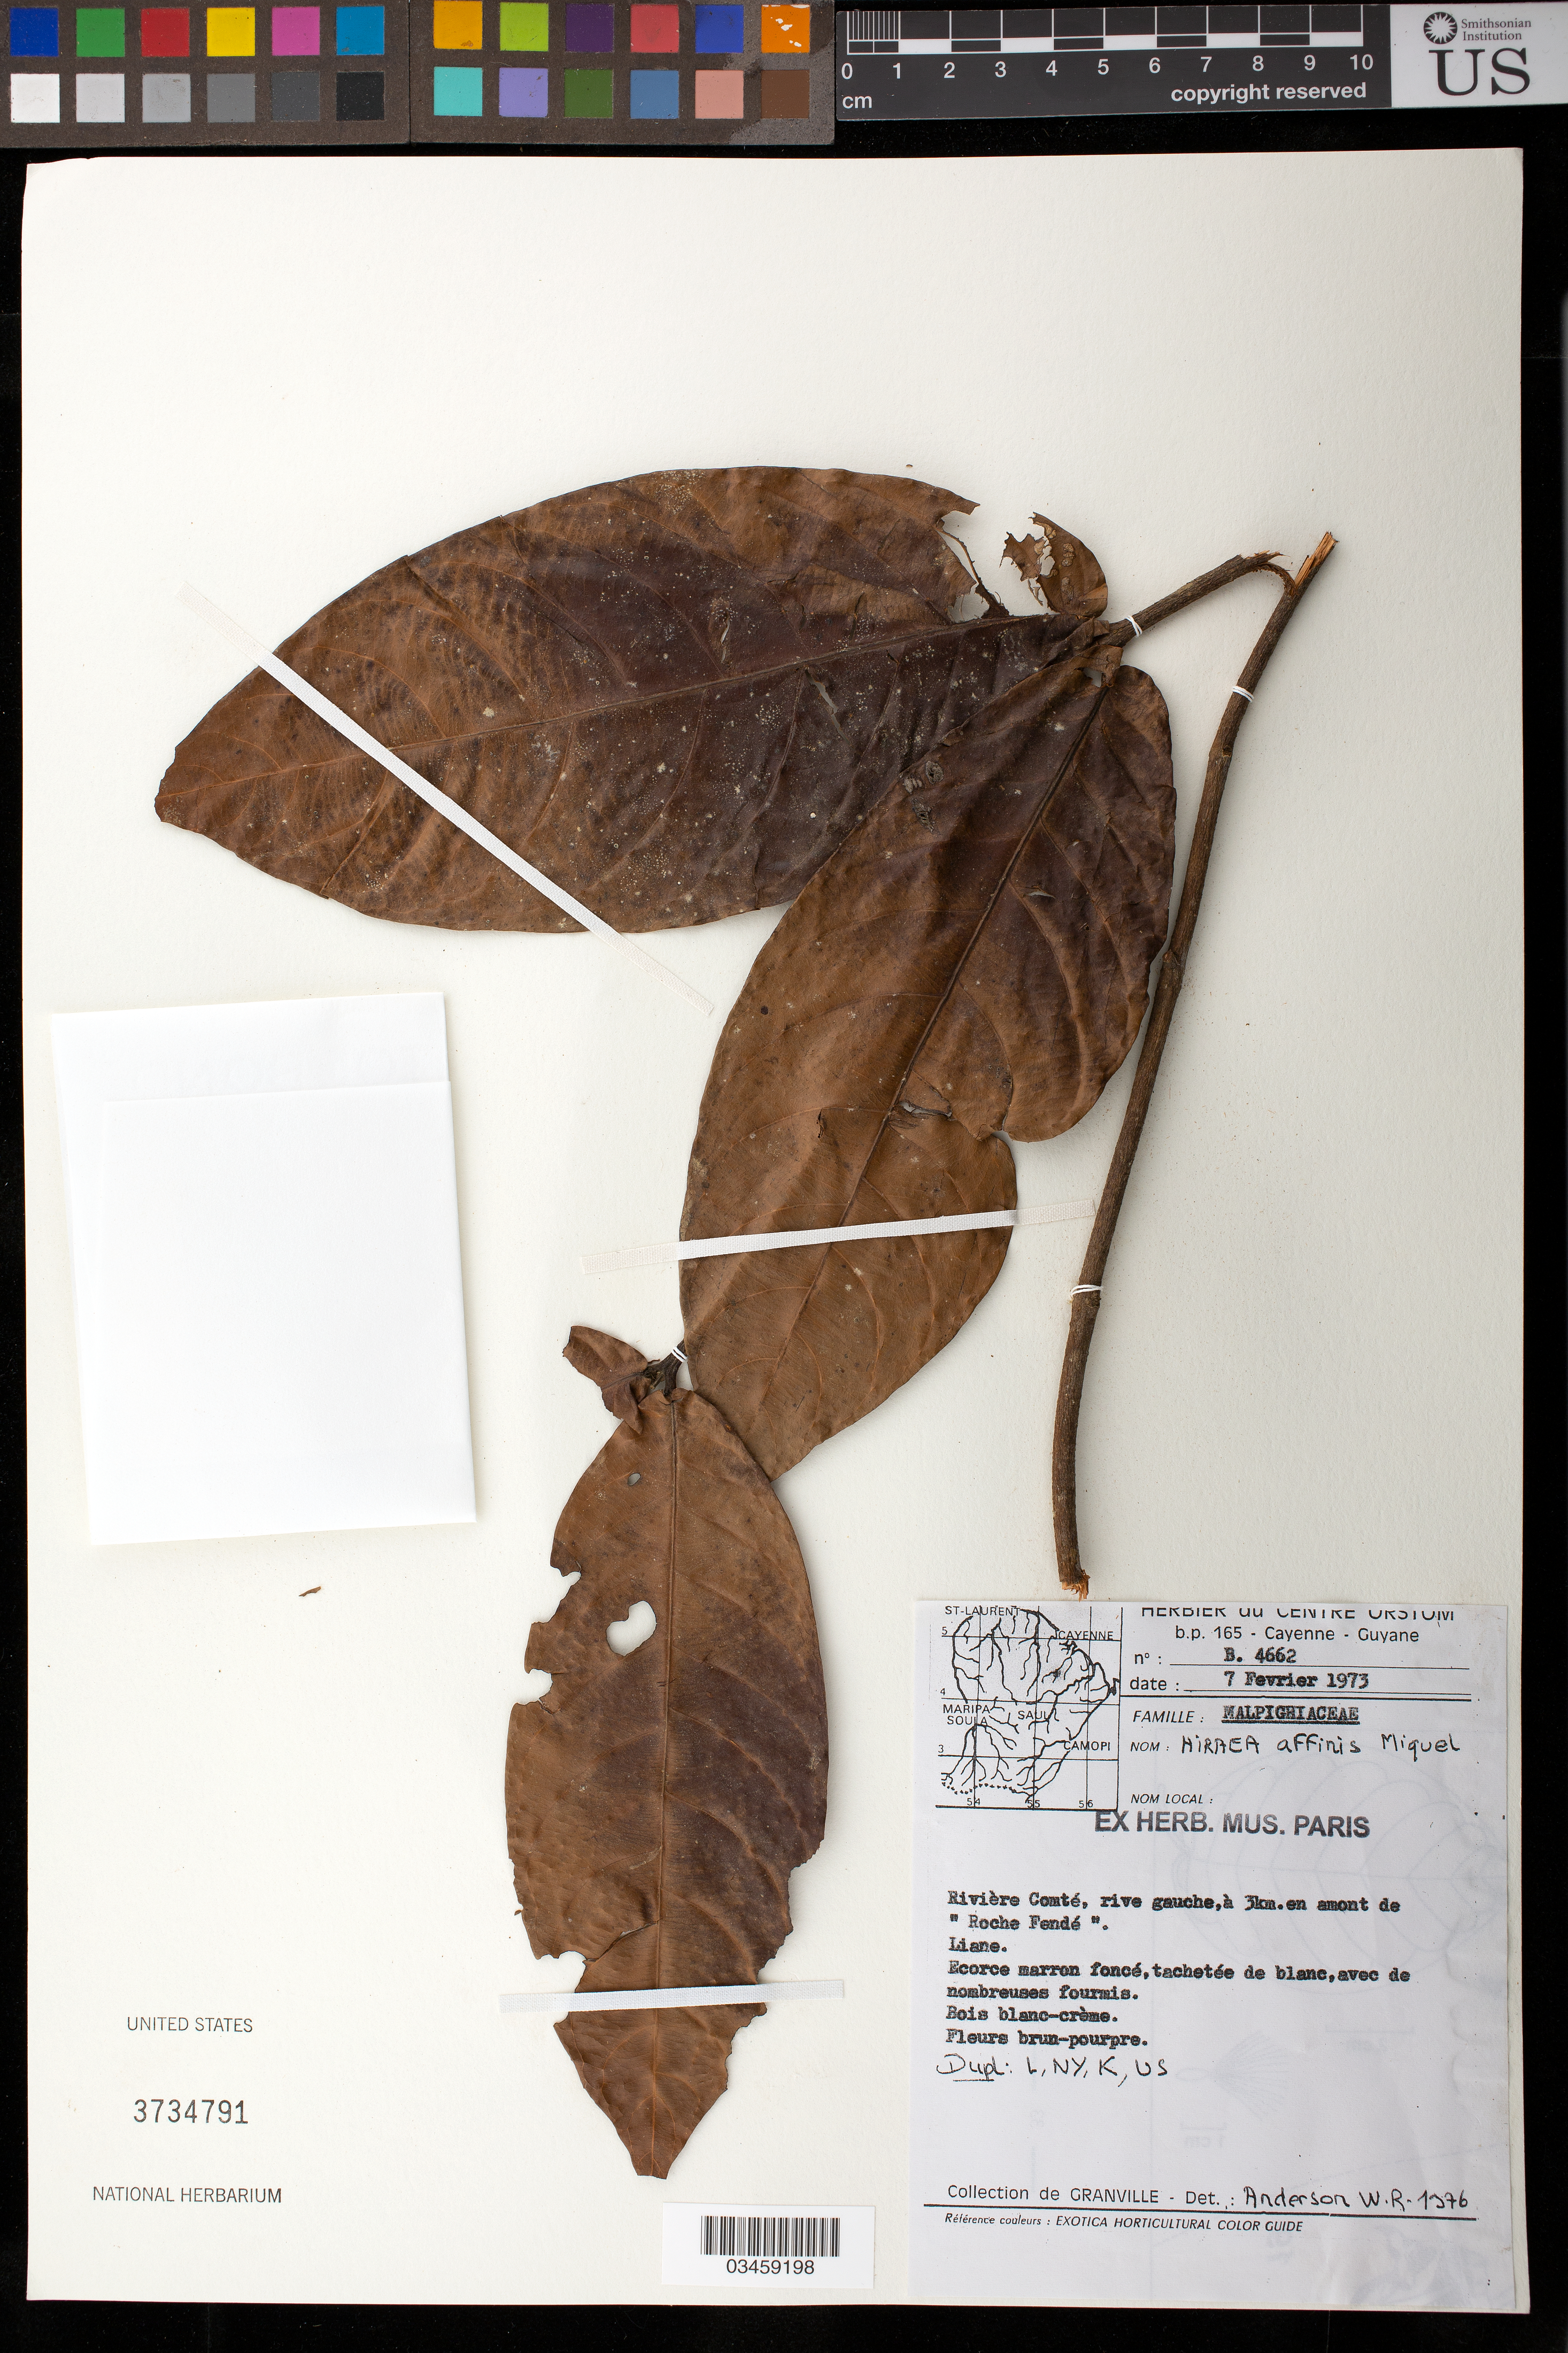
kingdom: Plantae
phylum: Tracheophyta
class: Magnoliopsida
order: Malpighiales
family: Malpighiaceae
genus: Hiraea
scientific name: Hiraea affinis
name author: Miq.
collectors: J.-J. de Granville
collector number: B4662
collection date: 1973-02-07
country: French Guiana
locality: Rivière Comté, rive gauche, a 3 km en amont de "Roche Fendé"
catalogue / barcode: US 3734791